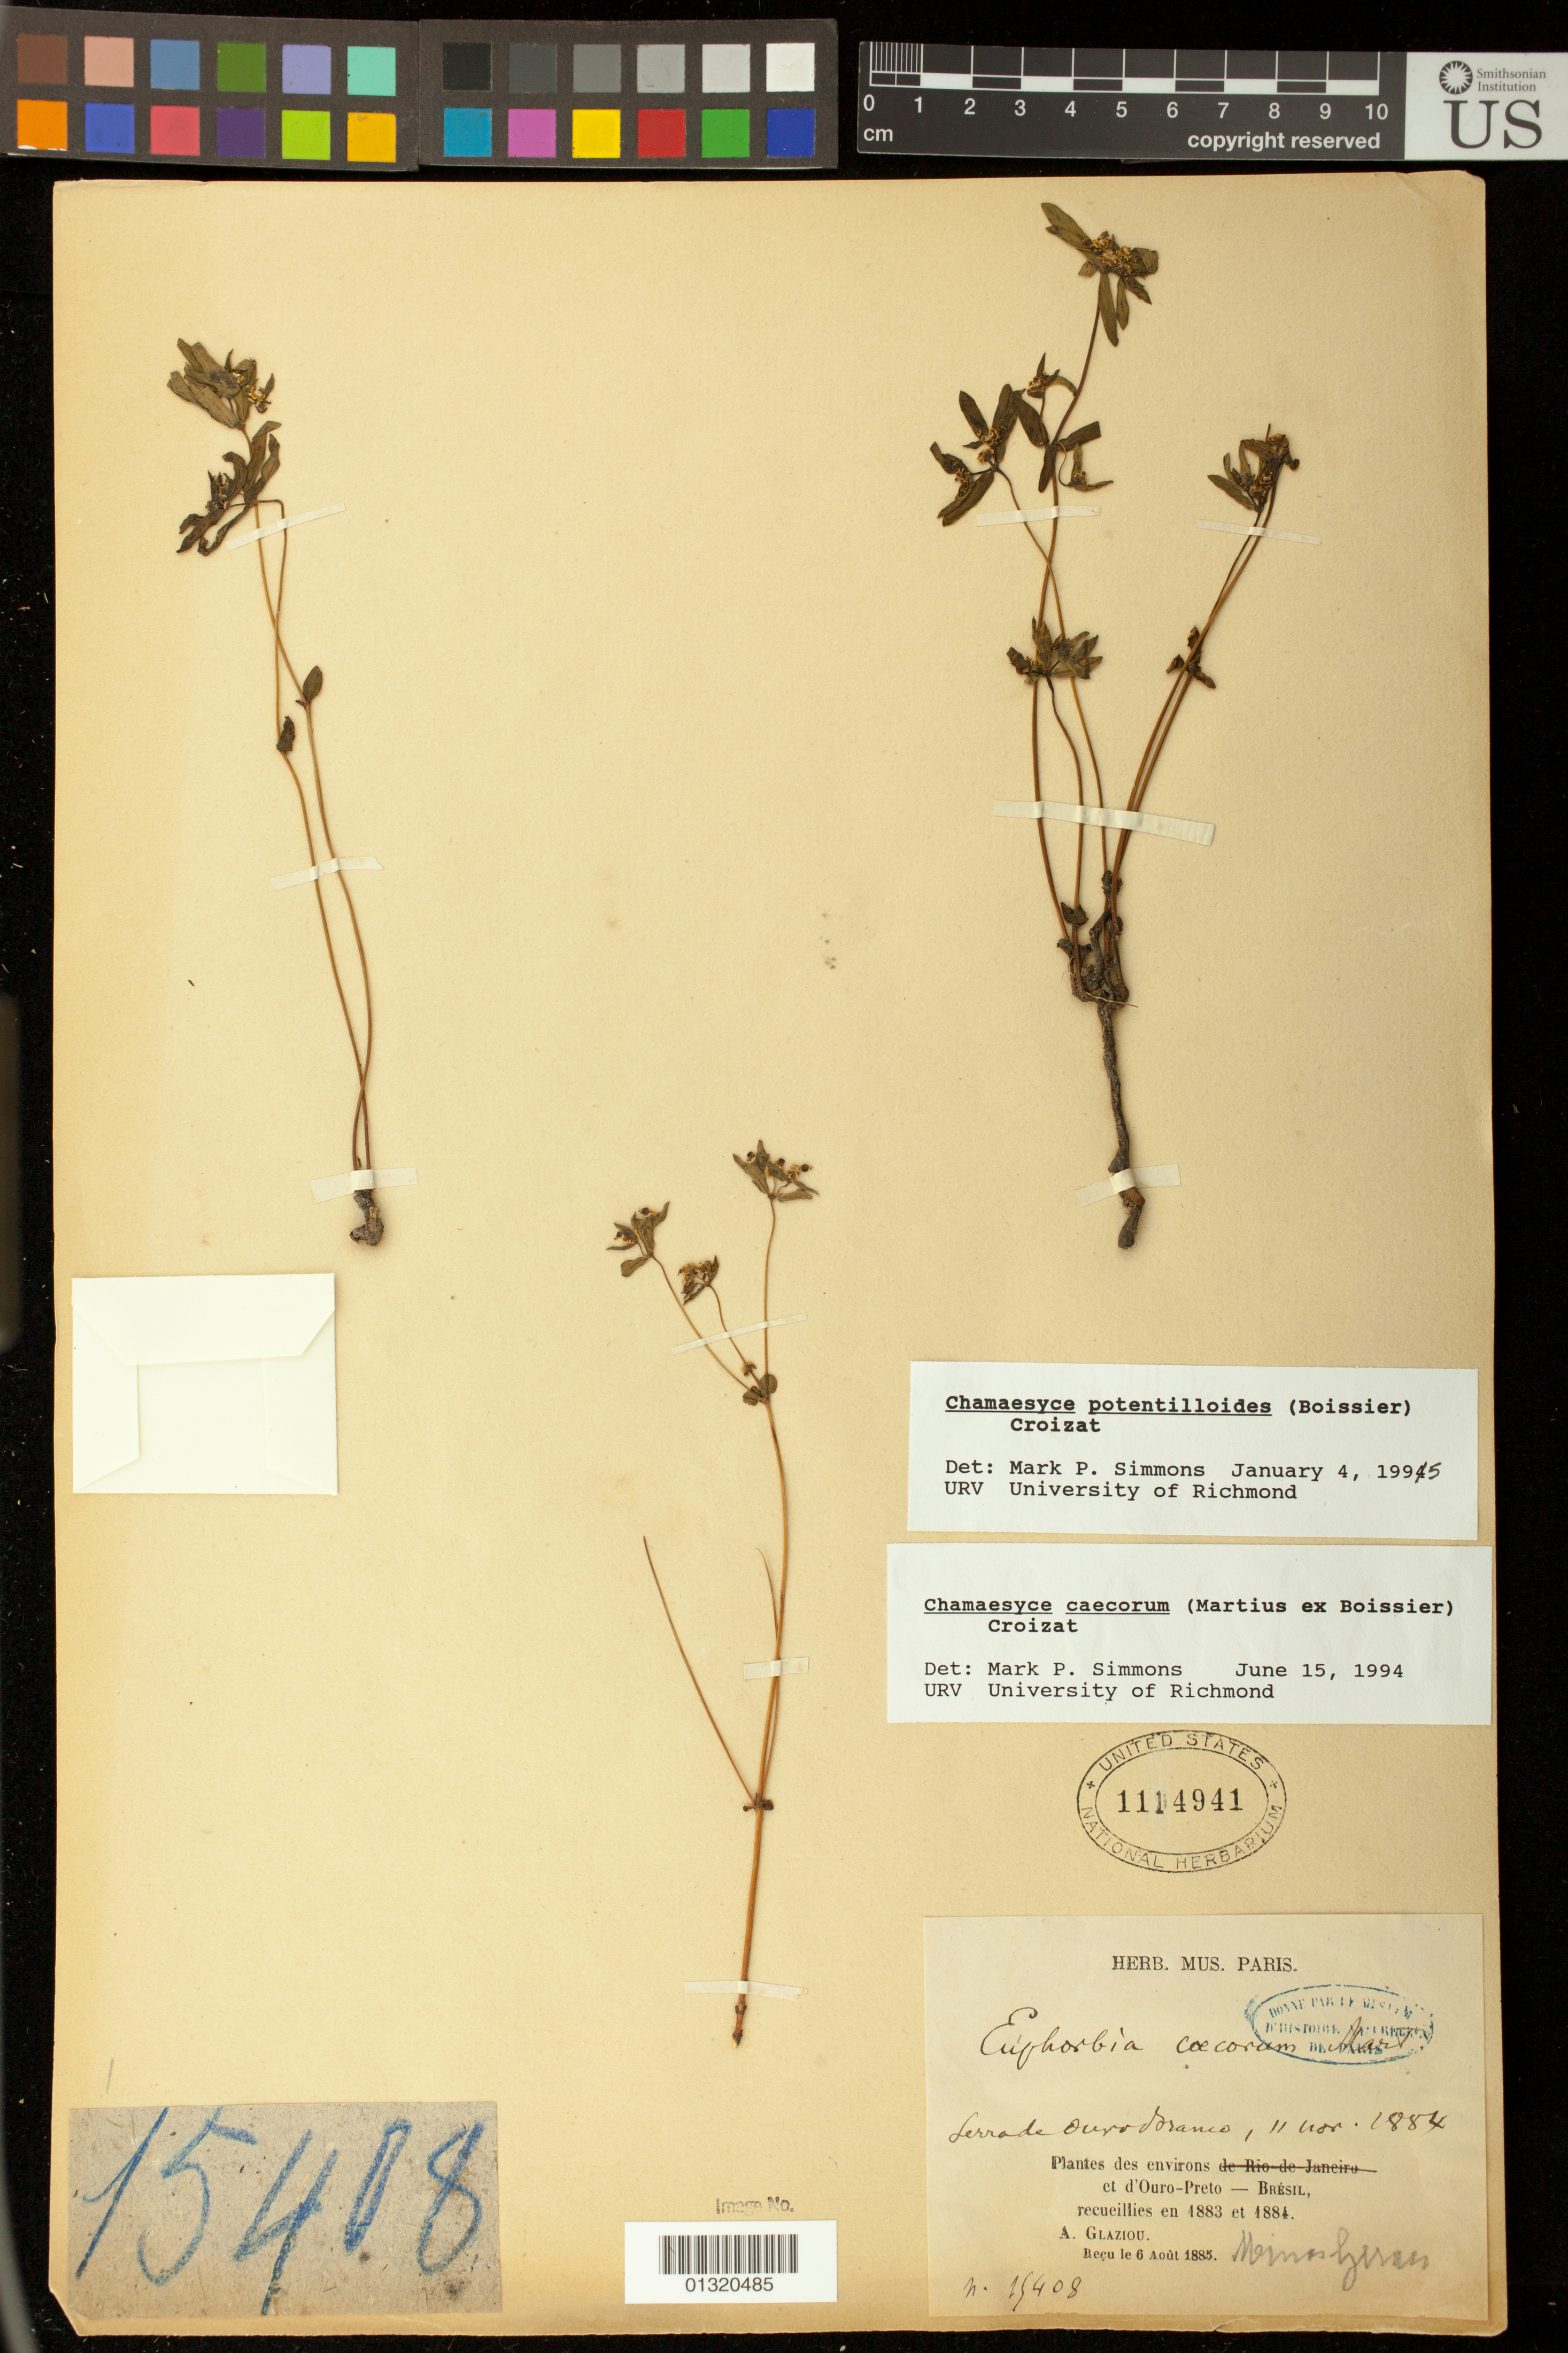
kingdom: Plantae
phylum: Tracheophyta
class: Magnoliopsida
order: Malpighiales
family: Euphorbiaceae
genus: Euphorbia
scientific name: Euphorbia potentilloides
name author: Boiss.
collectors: A. F. M. Glaziou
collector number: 15408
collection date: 1884-11-11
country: Brazil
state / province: Minas Gerais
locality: at d'Ouro-Preto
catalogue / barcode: US 1114941